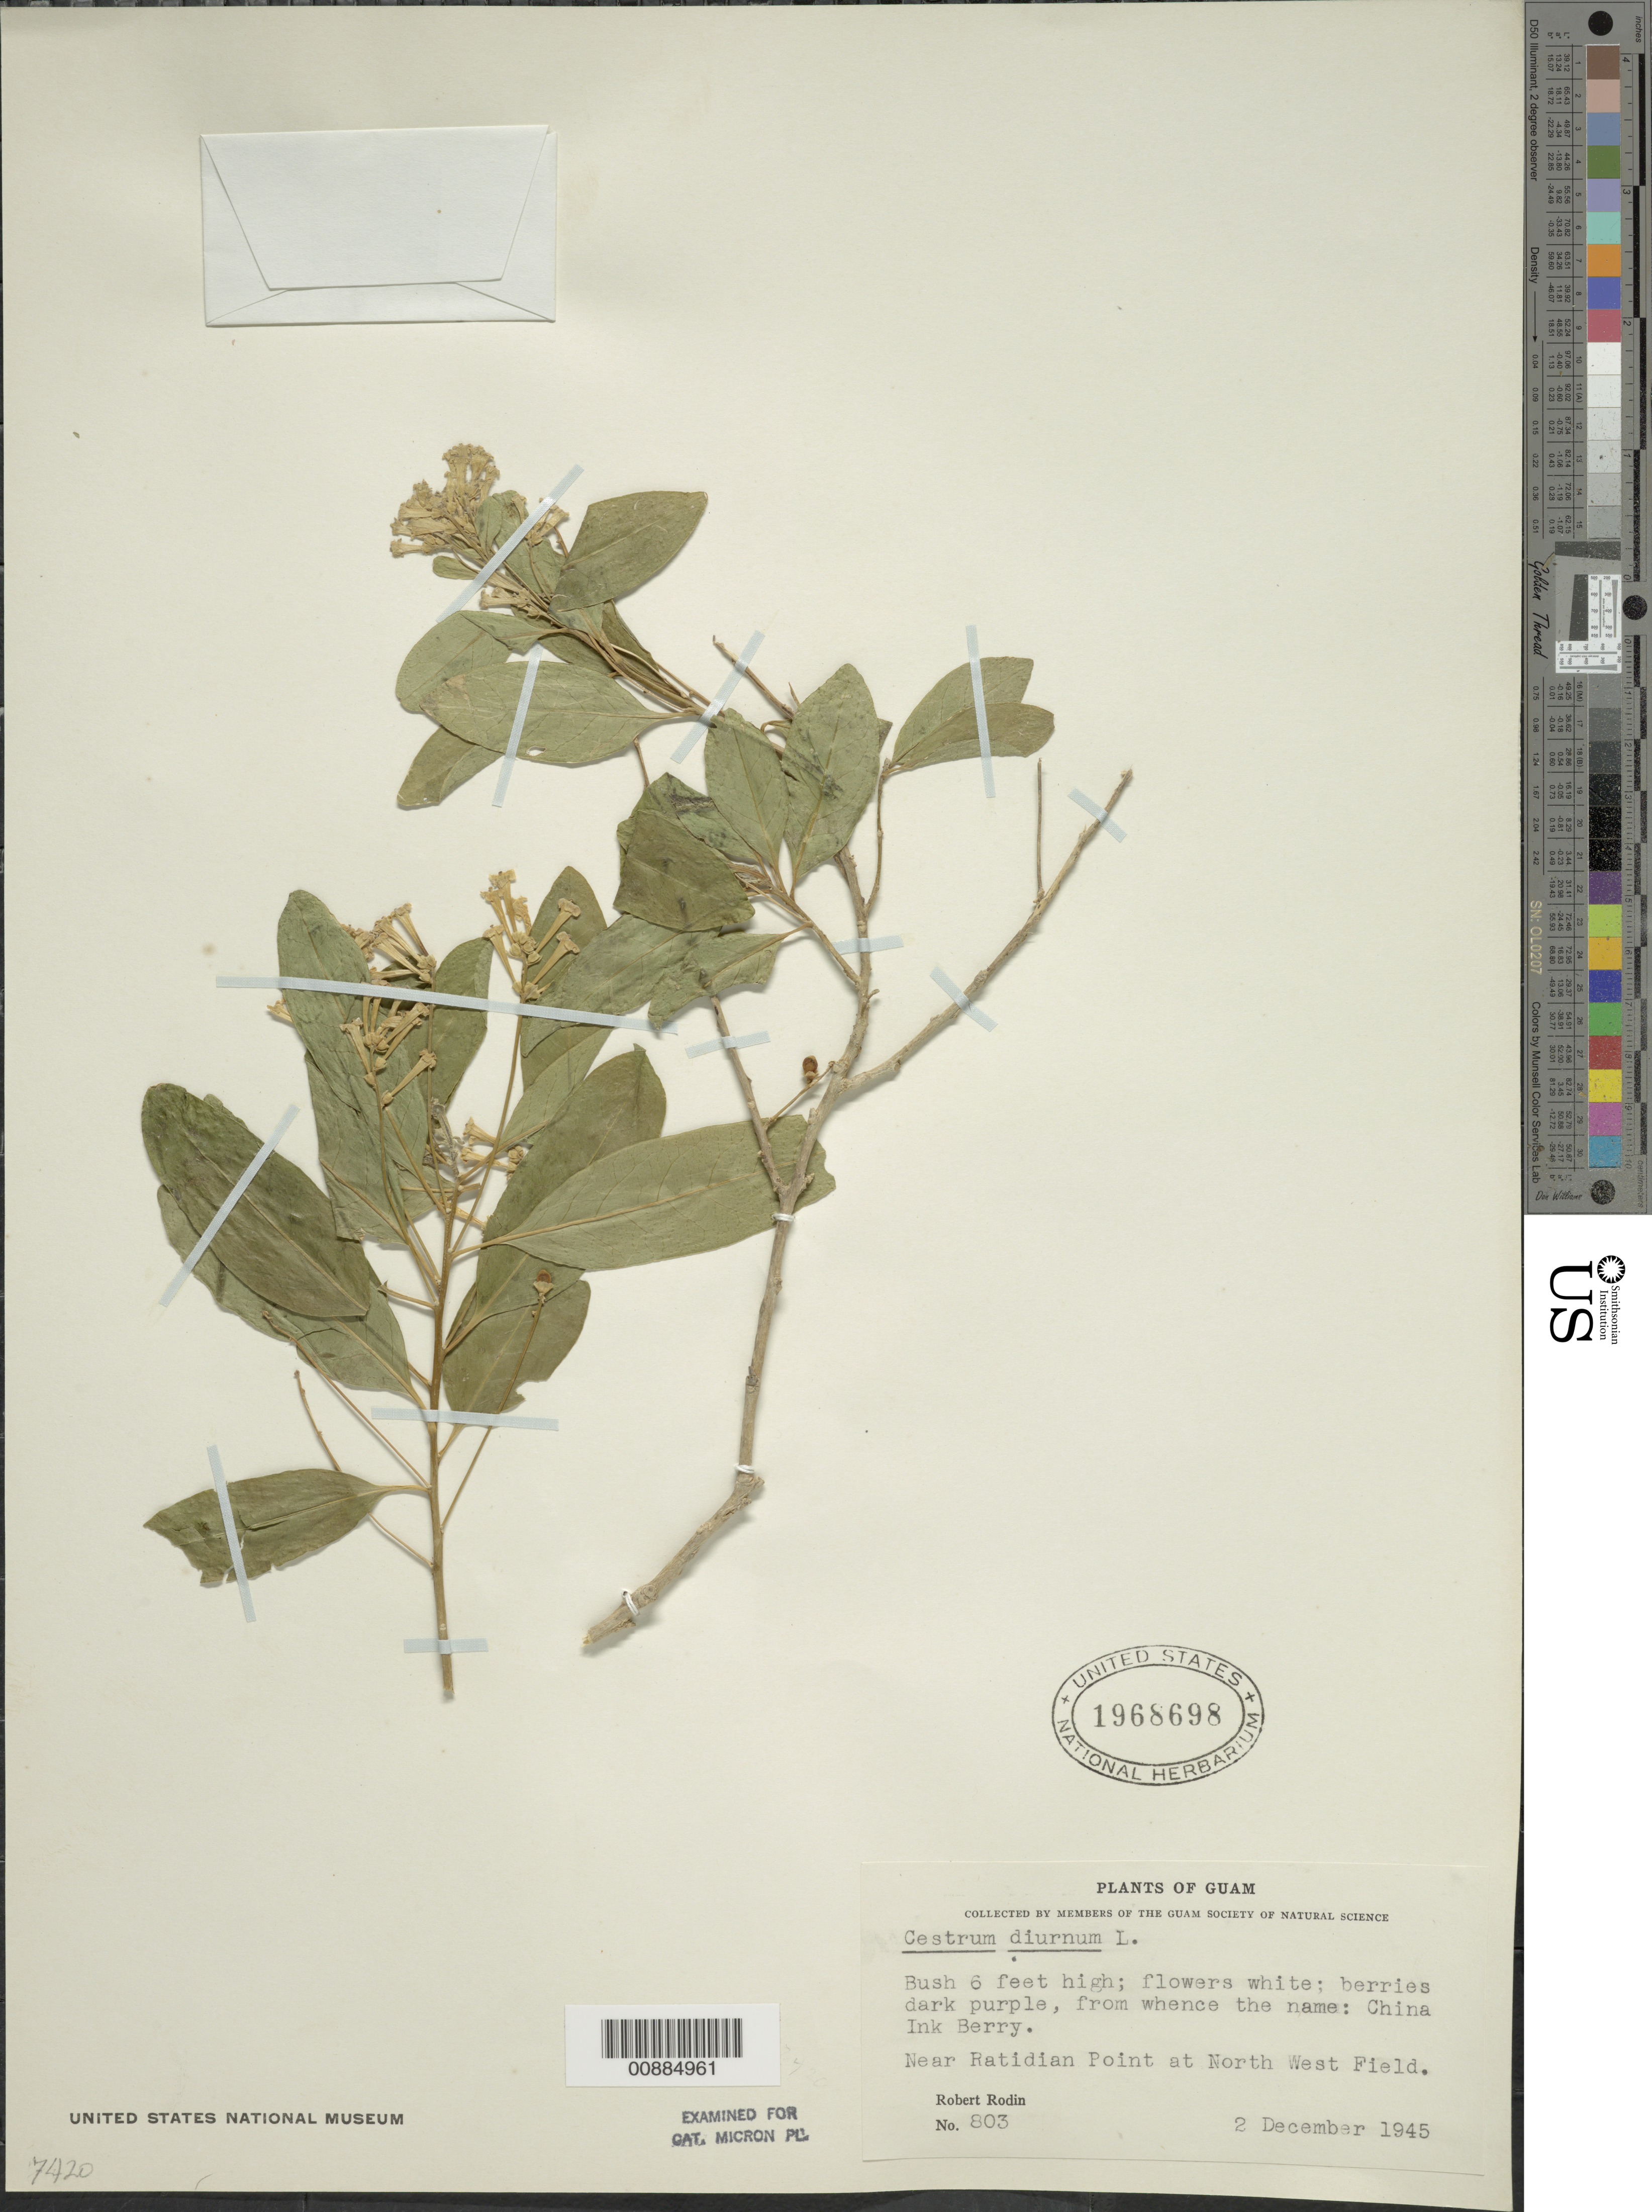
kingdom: Plantae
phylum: Tracheophyta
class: Magnoliopsida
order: Solanales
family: Solanaceae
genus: Cestrum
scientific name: Cestrum diurnum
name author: L.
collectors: R. J. Rodin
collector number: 803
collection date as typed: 02 Dec 1945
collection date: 1945-12-02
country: Guam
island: Guam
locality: North West Field near Ratidian Point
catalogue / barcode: US 1968698